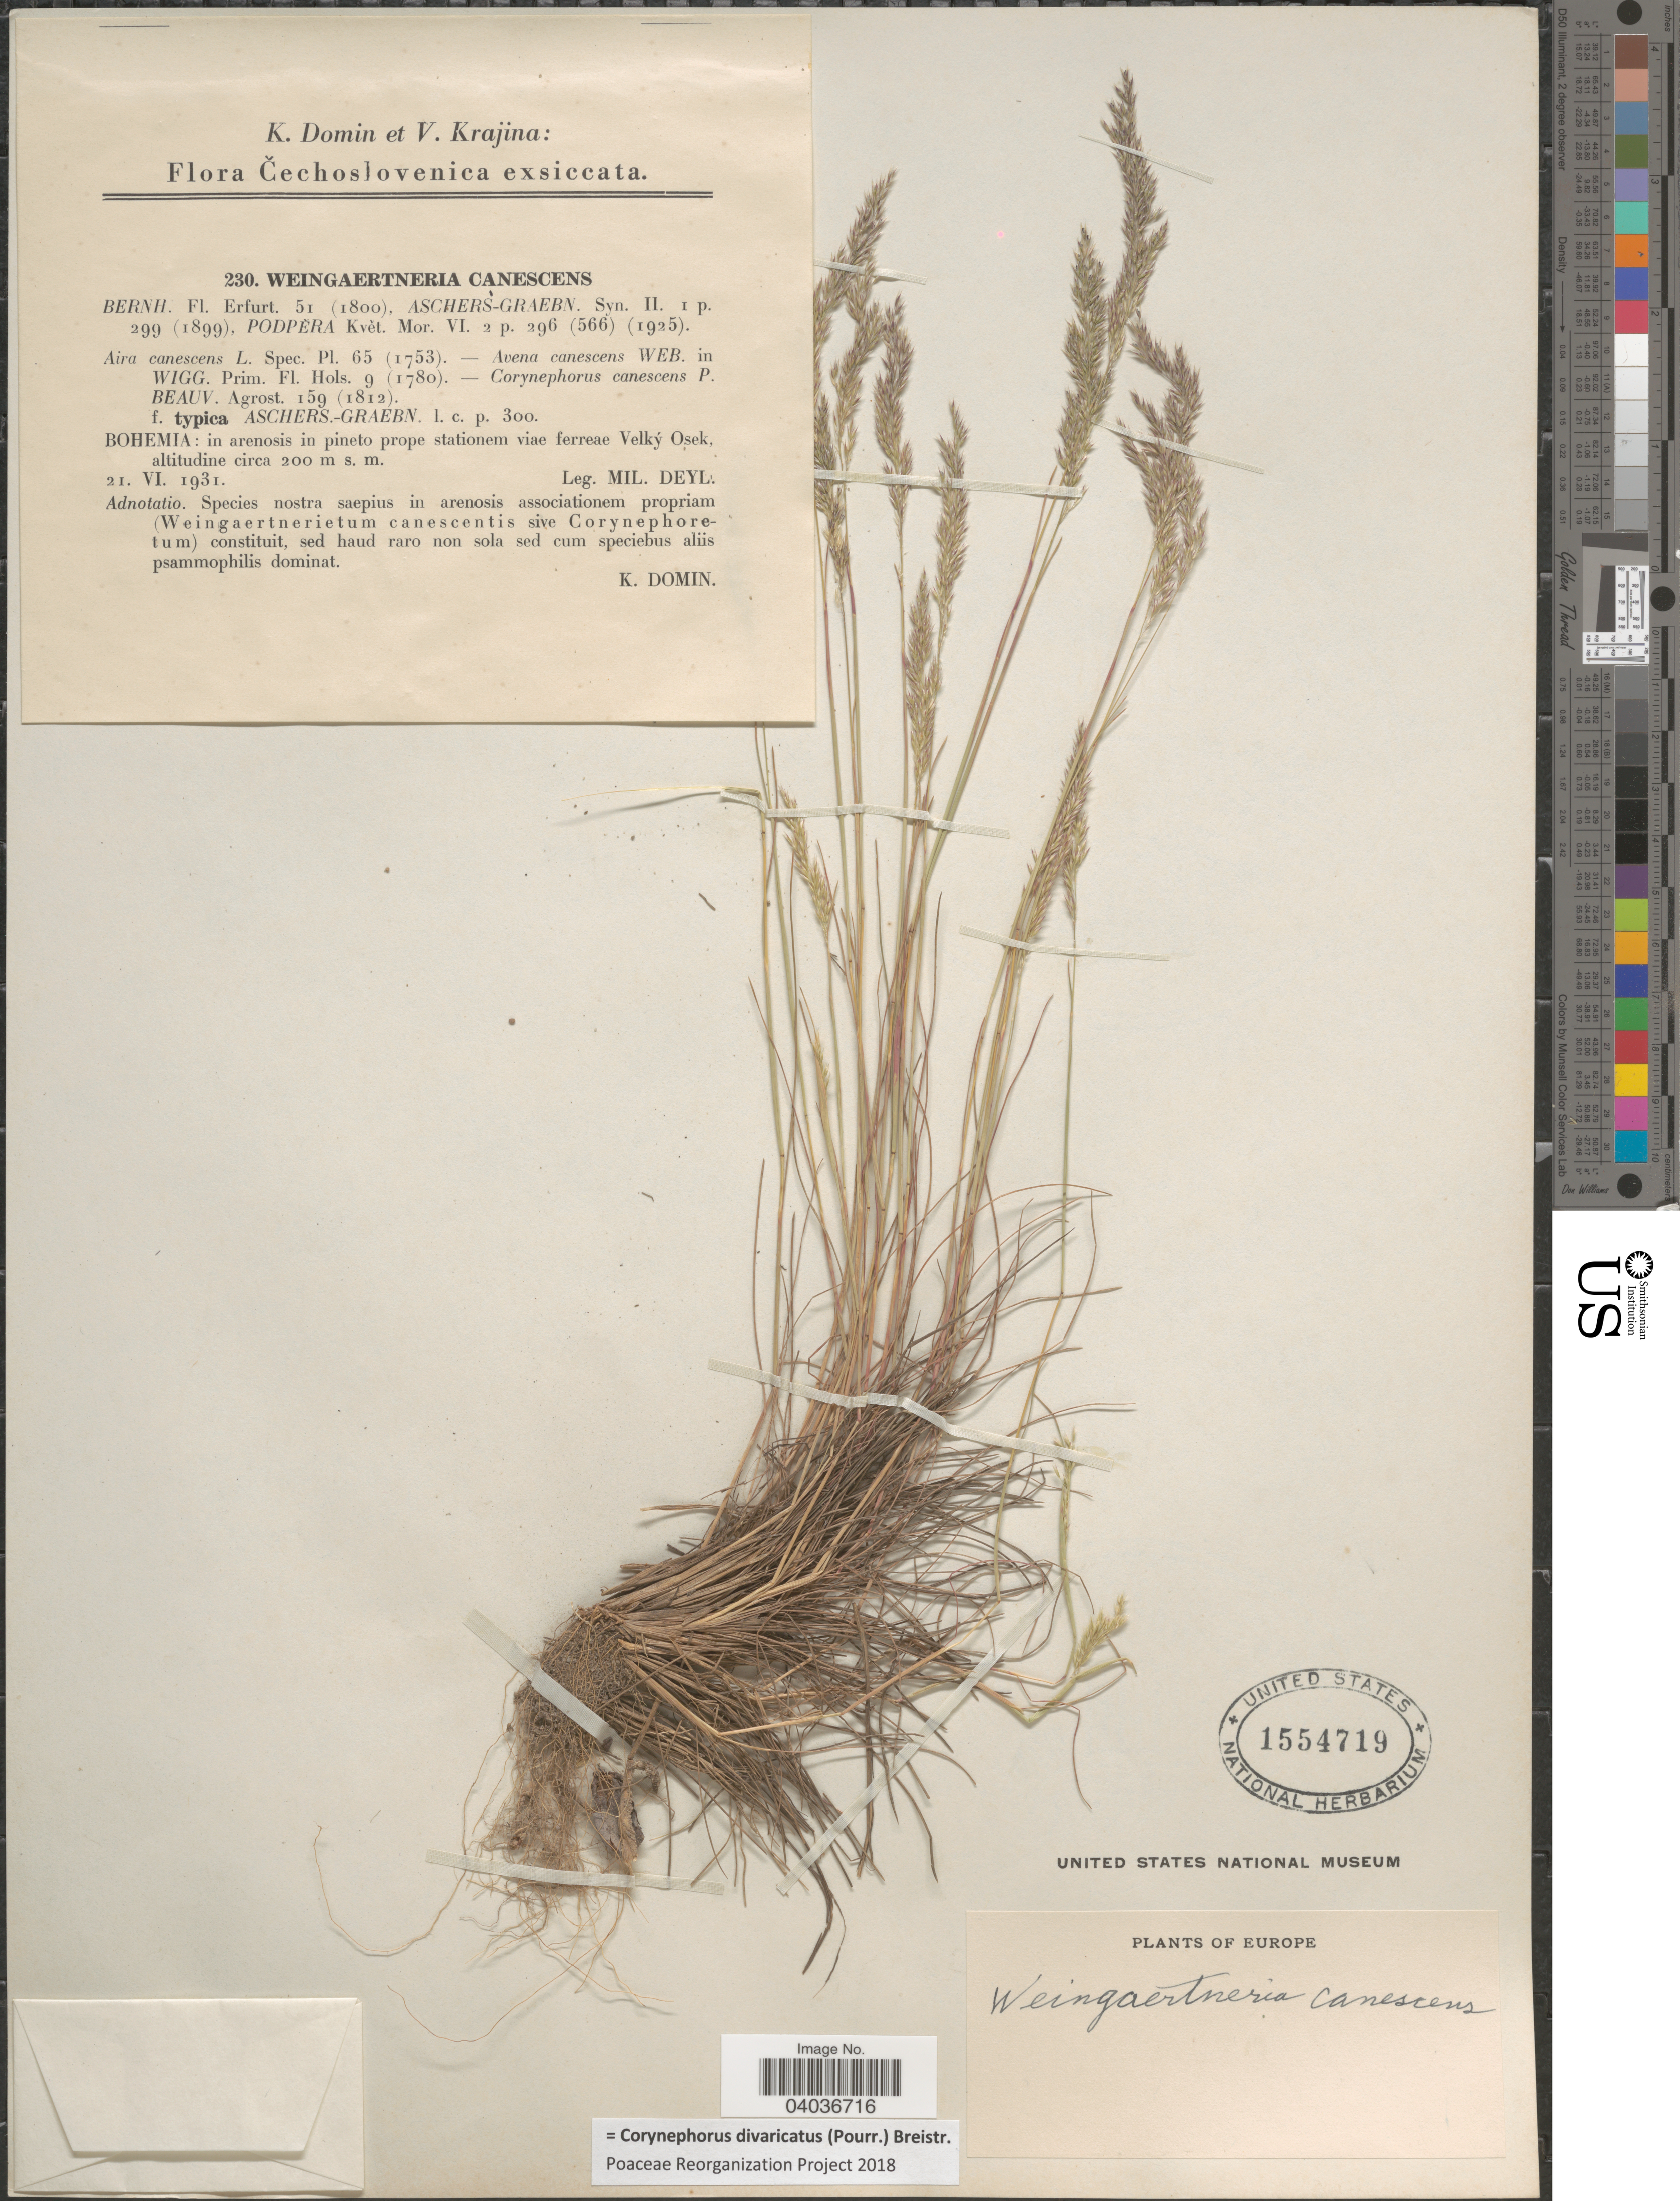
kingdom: Plantae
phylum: Tracheophyta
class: Liliopsida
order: Poales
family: Poaceae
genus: Corynephorus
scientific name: Corynephorus divaricatus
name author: (Pourr.) Breistroffer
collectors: M. Deyl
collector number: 230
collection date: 1931-06-21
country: Czechia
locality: Čechoslovenica. Bohemia: in arenosis in pineto prope stationem viae ferreae Velký Osek. Europe.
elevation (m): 200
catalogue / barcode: US 1554719